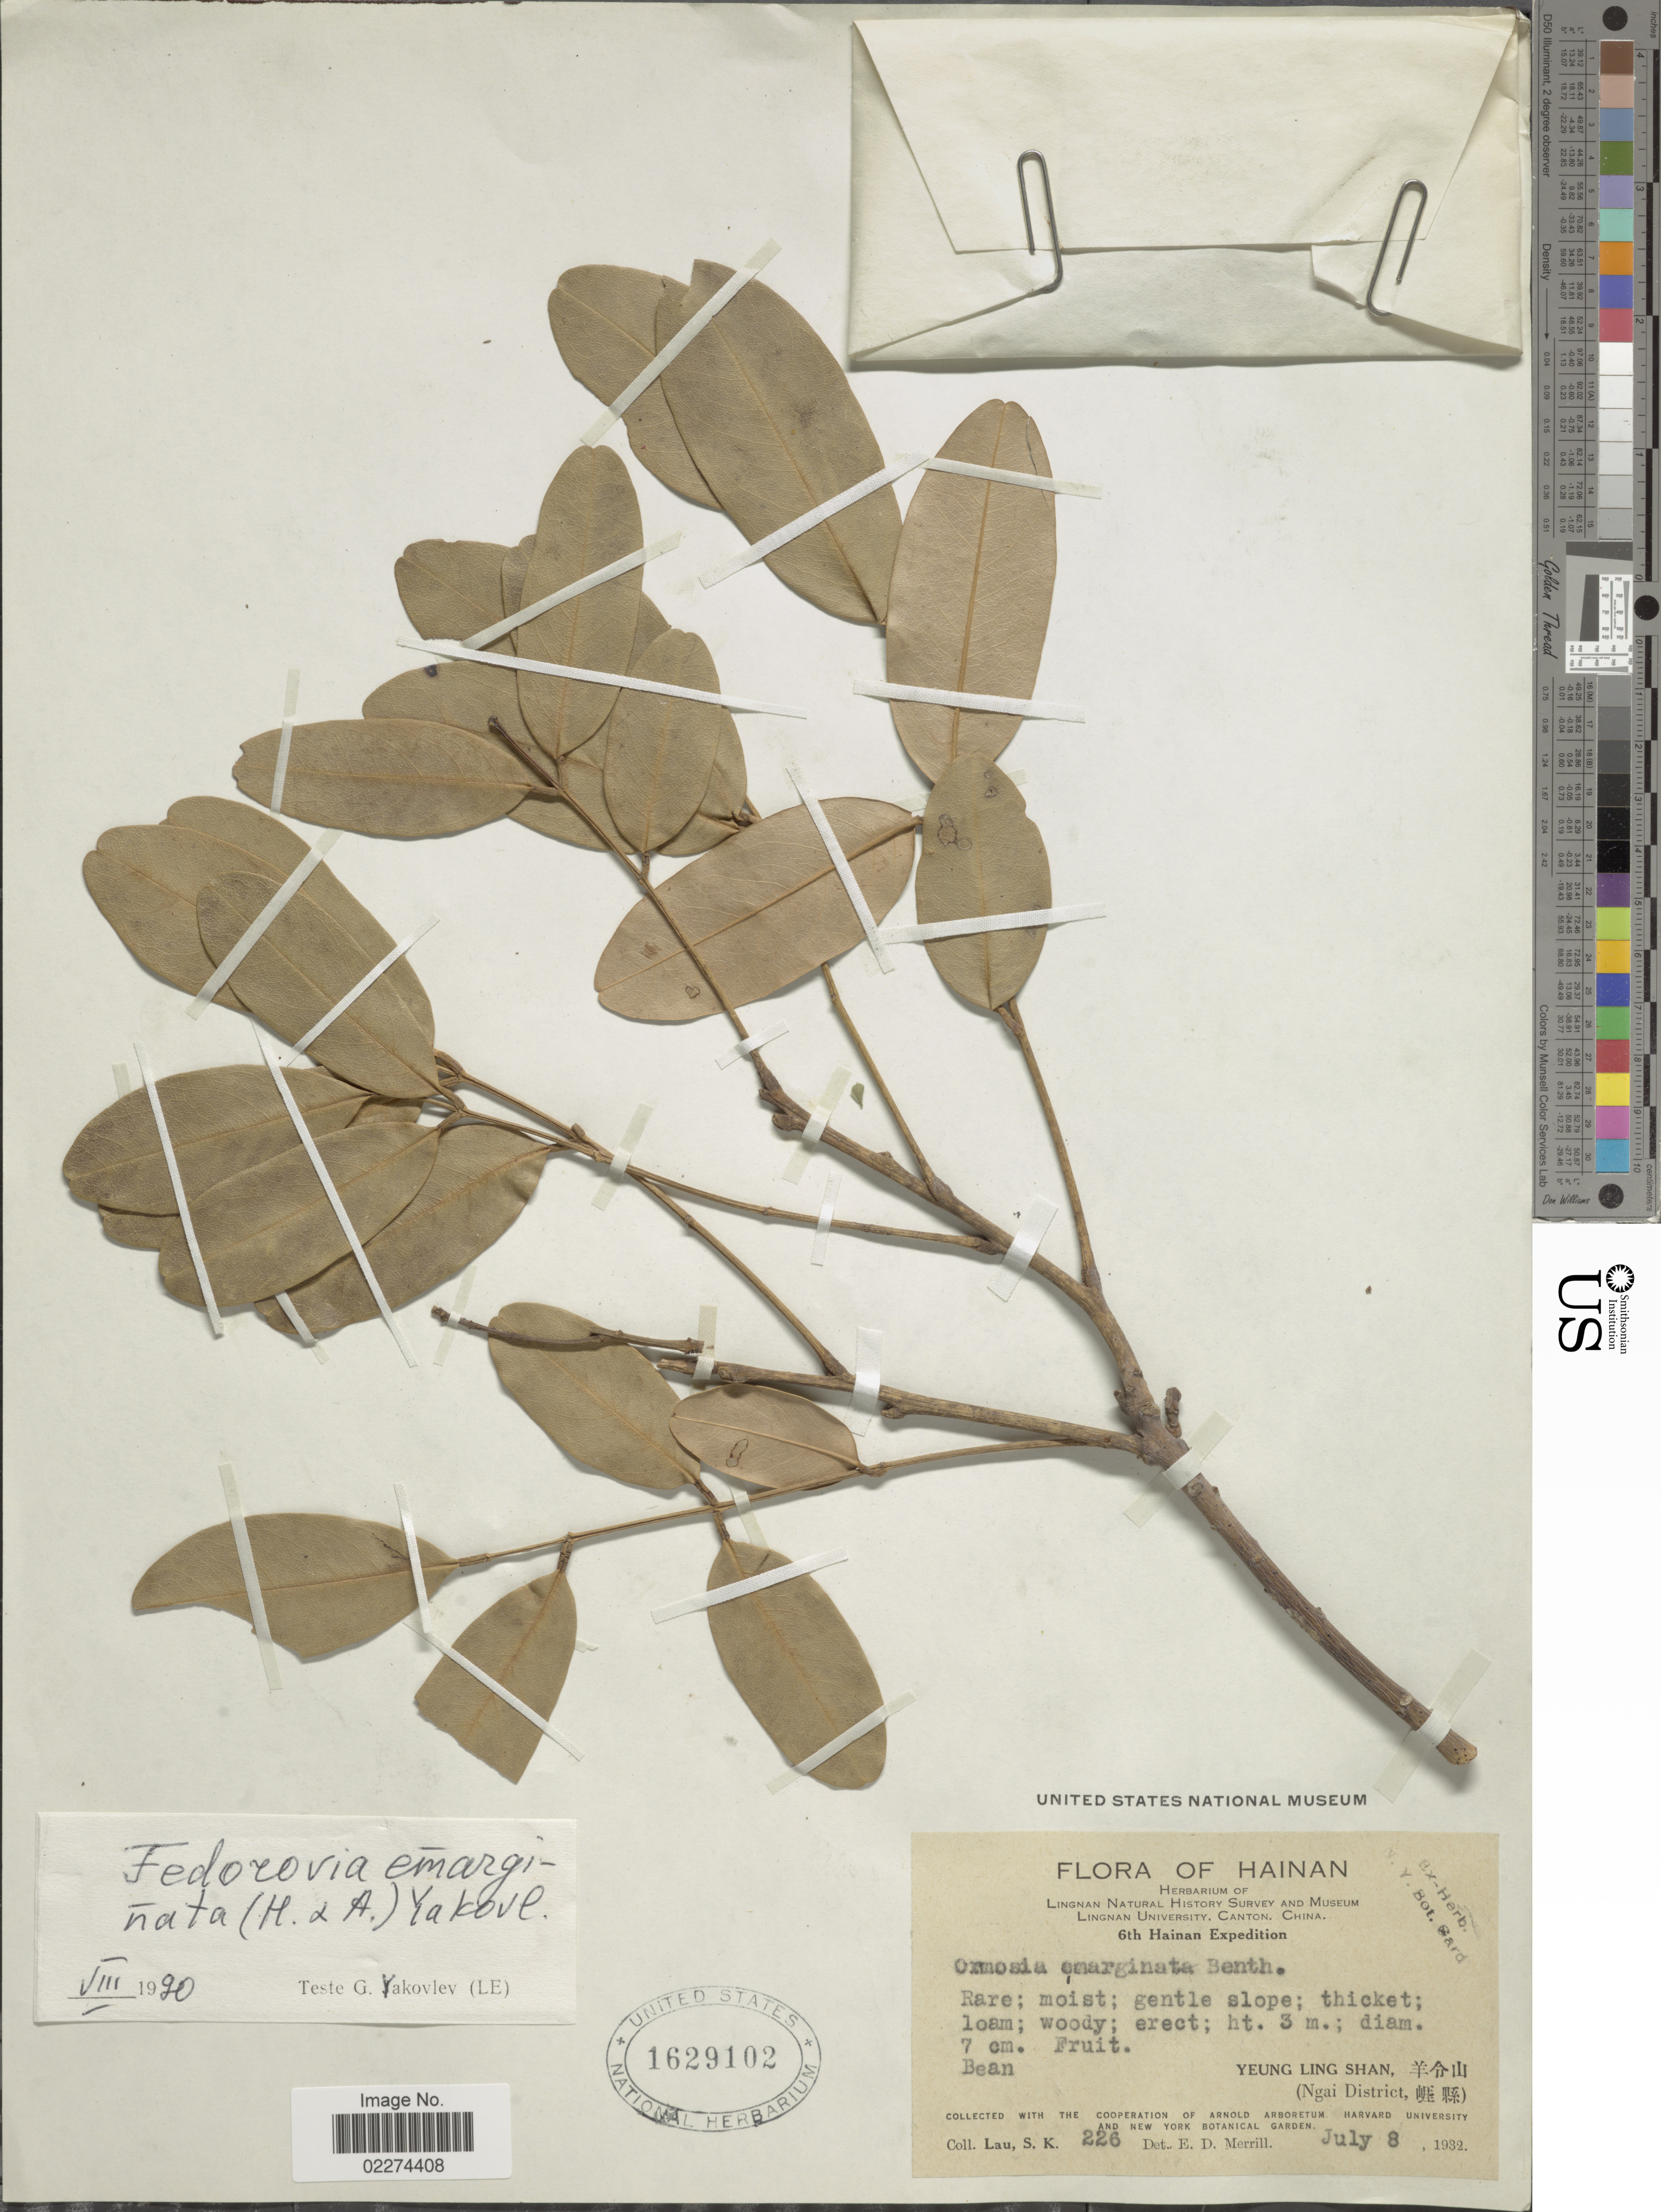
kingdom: Plantae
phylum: Tracheophyta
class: Magnoliopsida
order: Fabales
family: Fabaceae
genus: Ormosia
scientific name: Ormosia emarginata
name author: (Hook. & Arn.) Benth.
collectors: S. K. Lau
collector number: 226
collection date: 1932-07-08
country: China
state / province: Hainan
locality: Yueng Ling Shan, (Ngai District)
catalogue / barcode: US 1629102